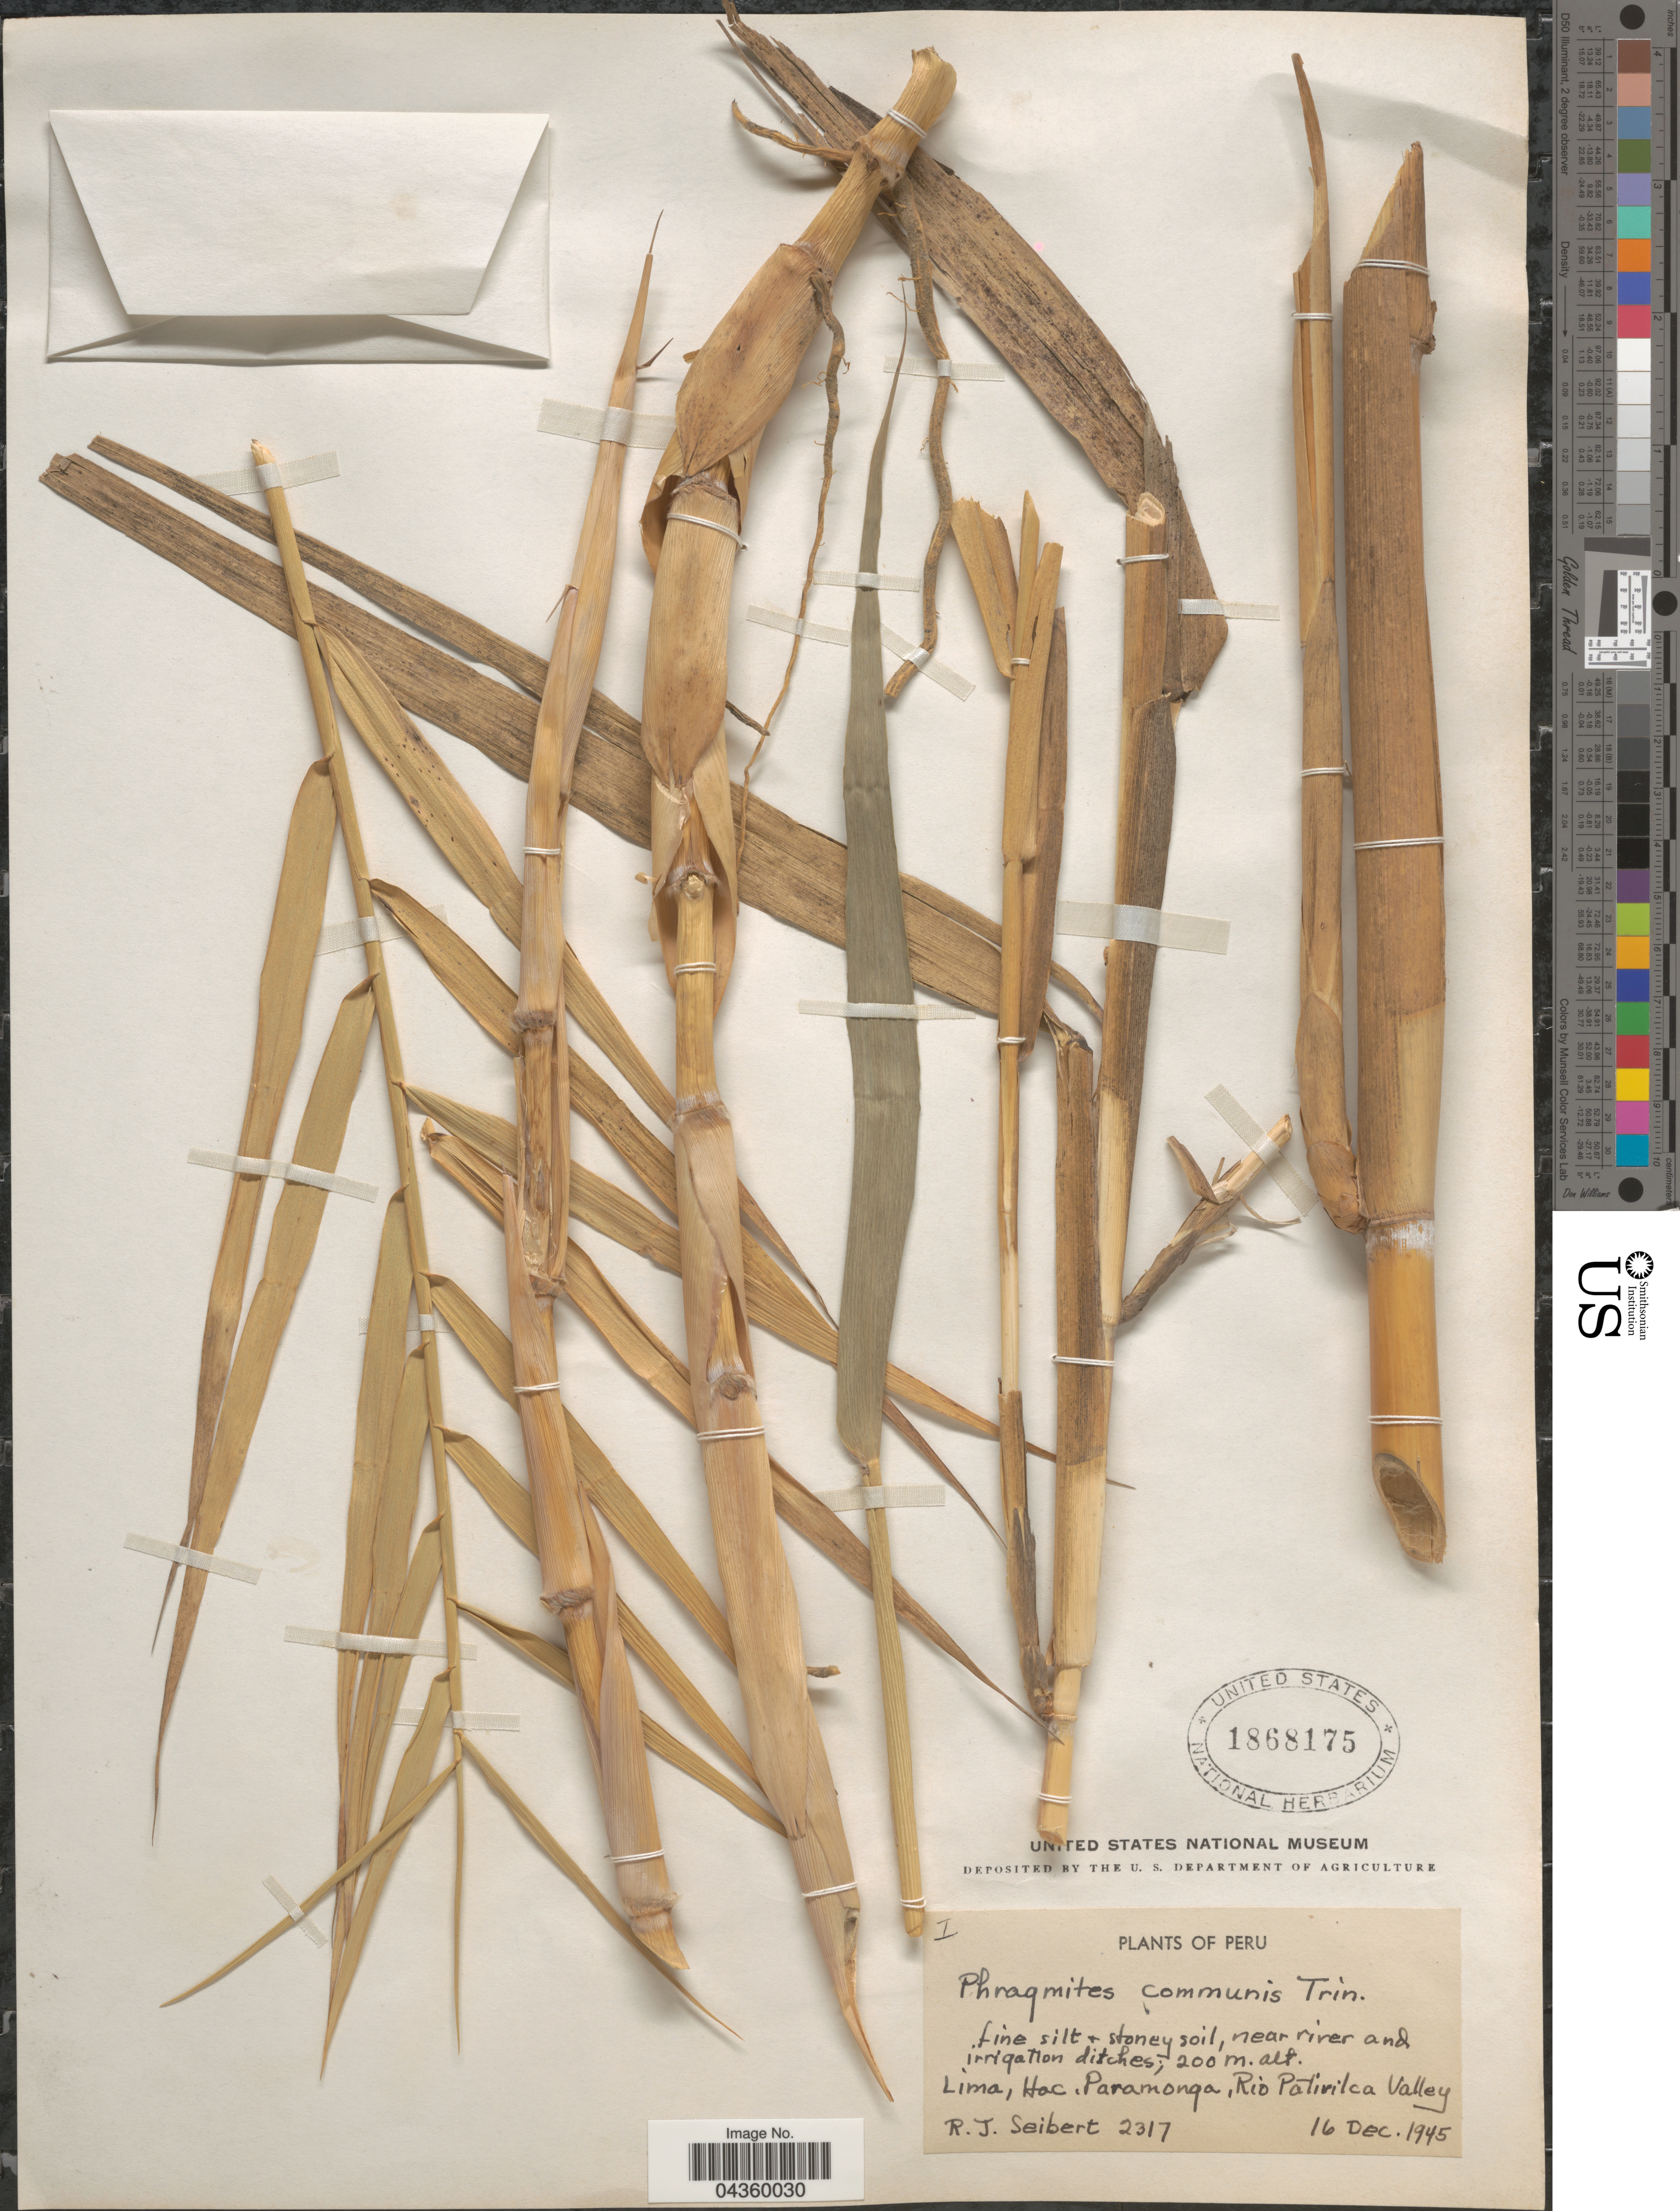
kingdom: Plantae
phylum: Tracheophyta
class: Liliopsida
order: Poales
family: Poaceae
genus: Phragmites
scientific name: Phragmites australis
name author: (Cav.) Trin. ex Steud.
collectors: R. J. Seibert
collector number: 2317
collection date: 1945-12-16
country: Peru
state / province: Lima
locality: Hac. Paramonga, Rio Pativilca Valley.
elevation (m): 200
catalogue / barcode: US 1868175